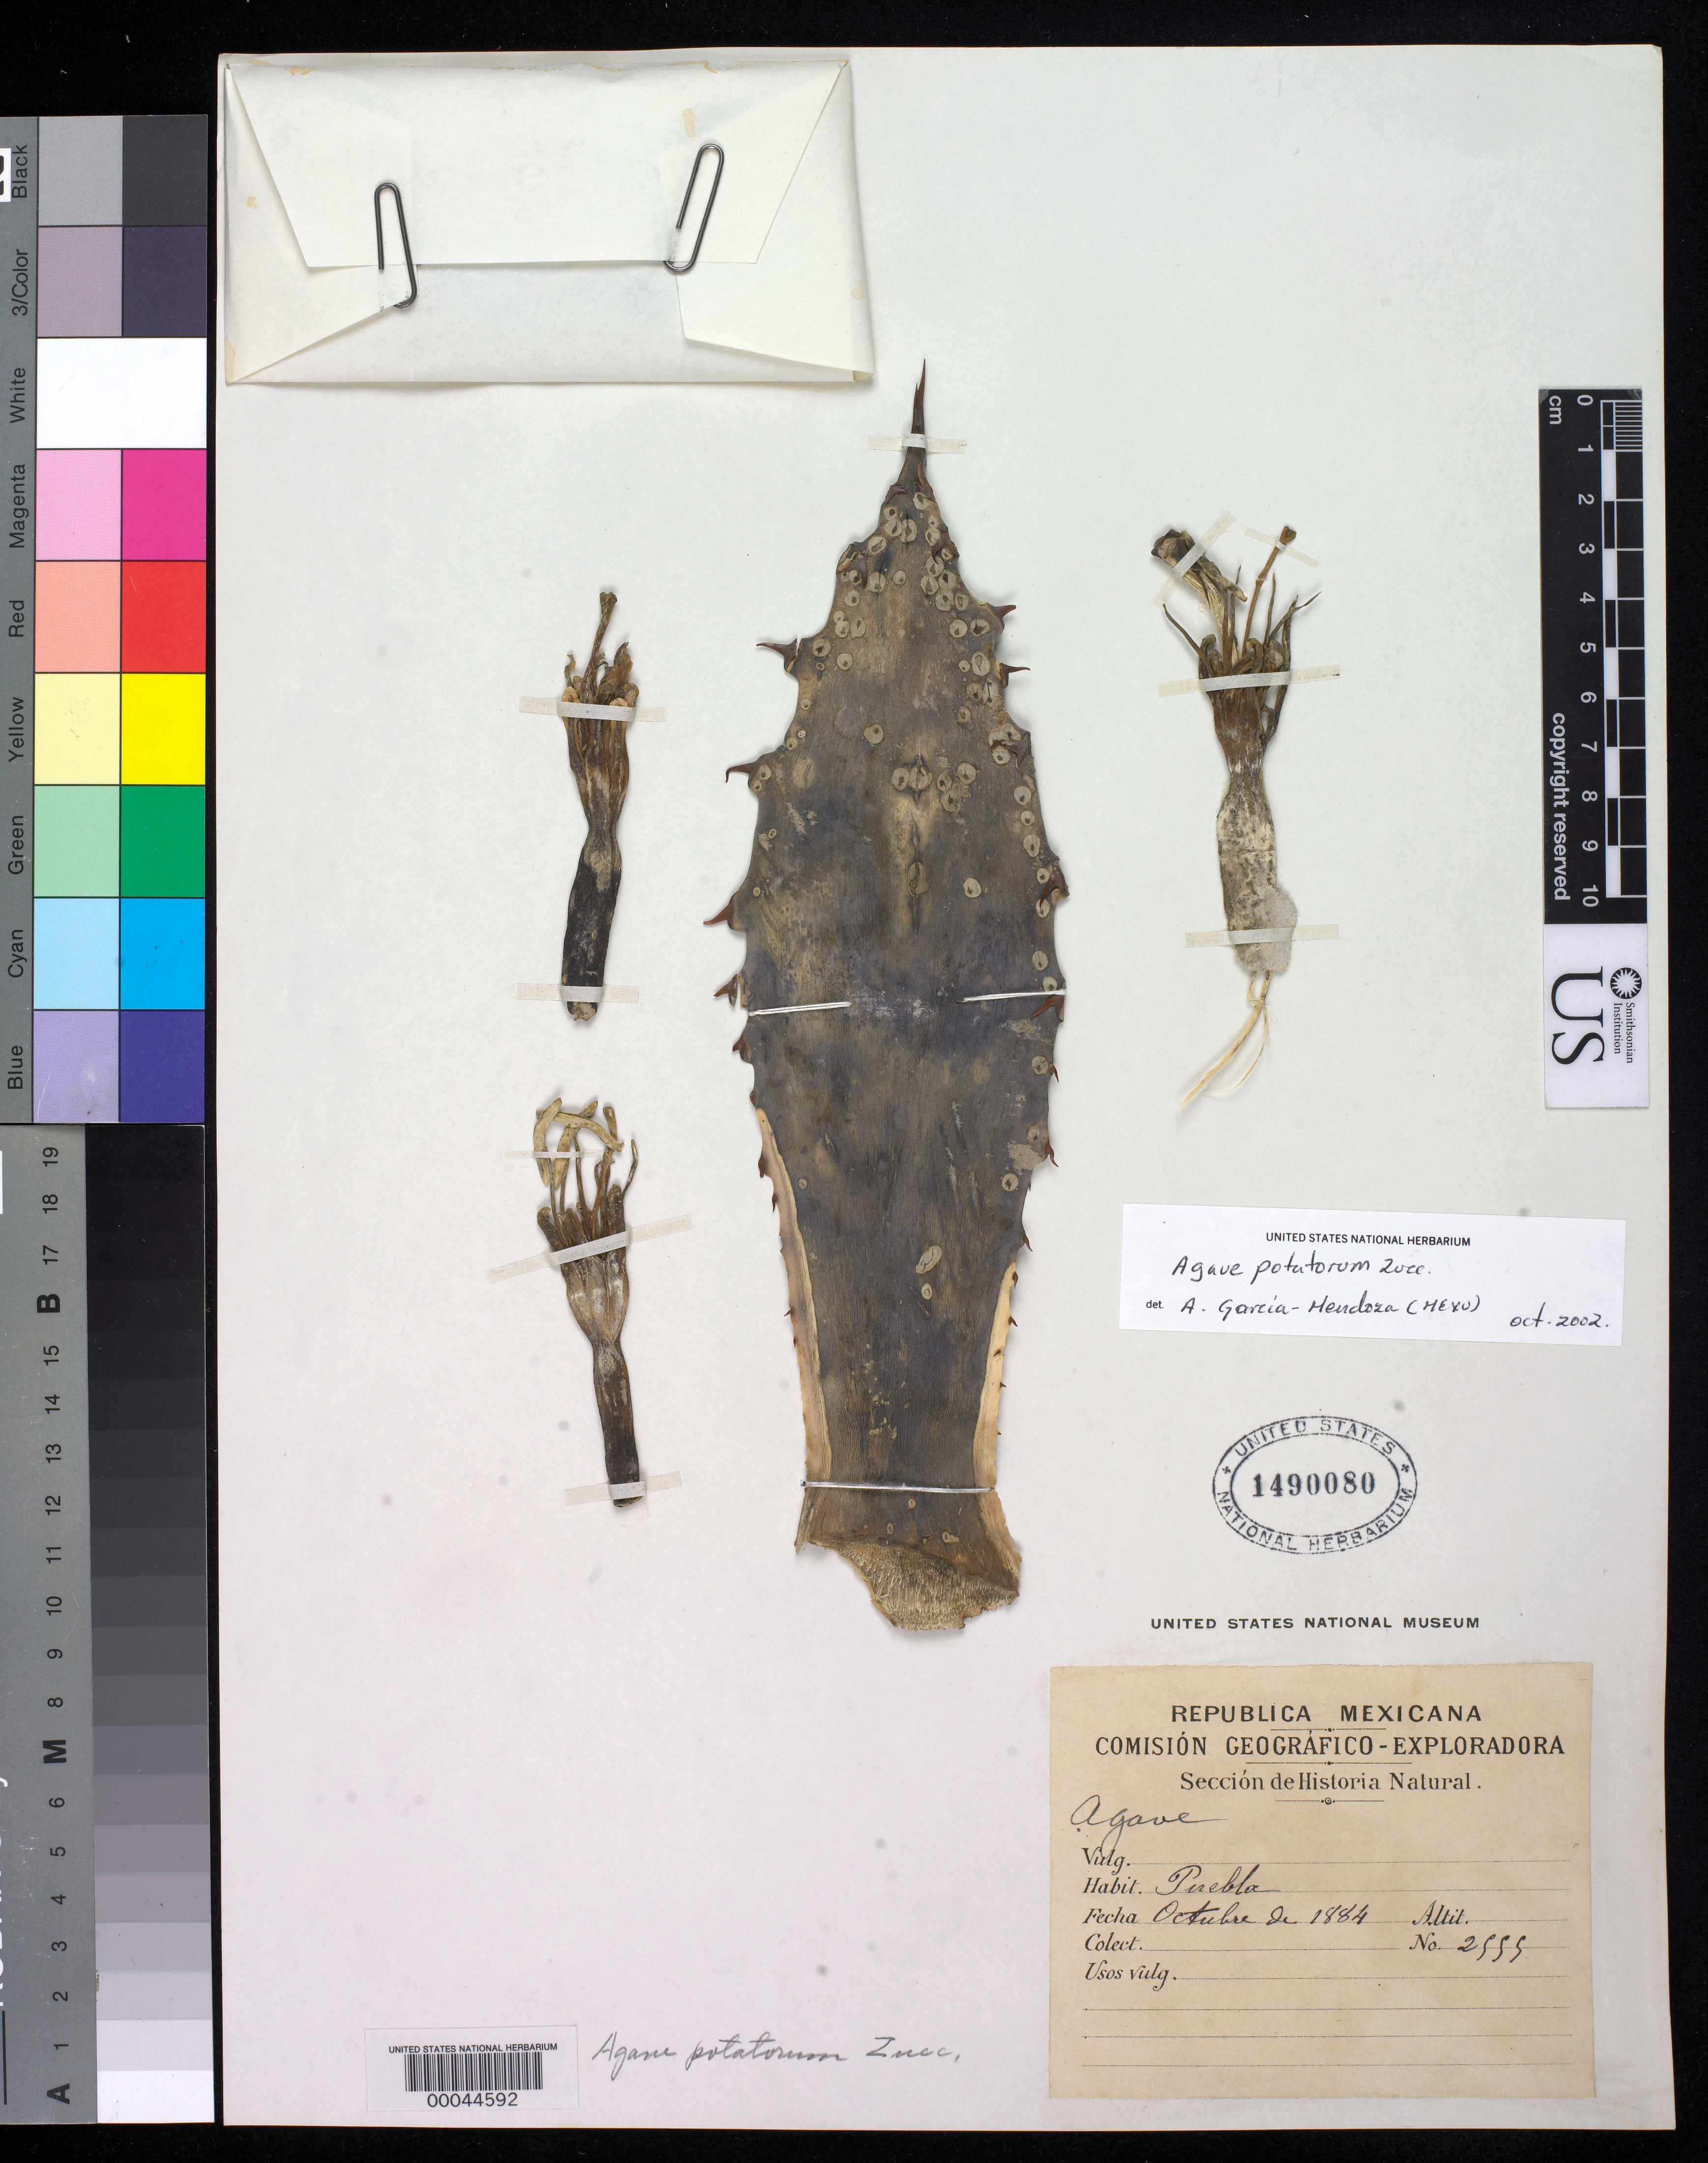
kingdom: Plantae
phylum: Tracheophyta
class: Liliopsida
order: Asparagales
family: Asparagaceae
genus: Agave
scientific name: Agave potatorum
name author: Zucc.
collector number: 2555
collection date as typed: Oct 1884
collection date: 1884-10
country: Mexico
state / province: Puebla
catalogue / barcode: US 1490080